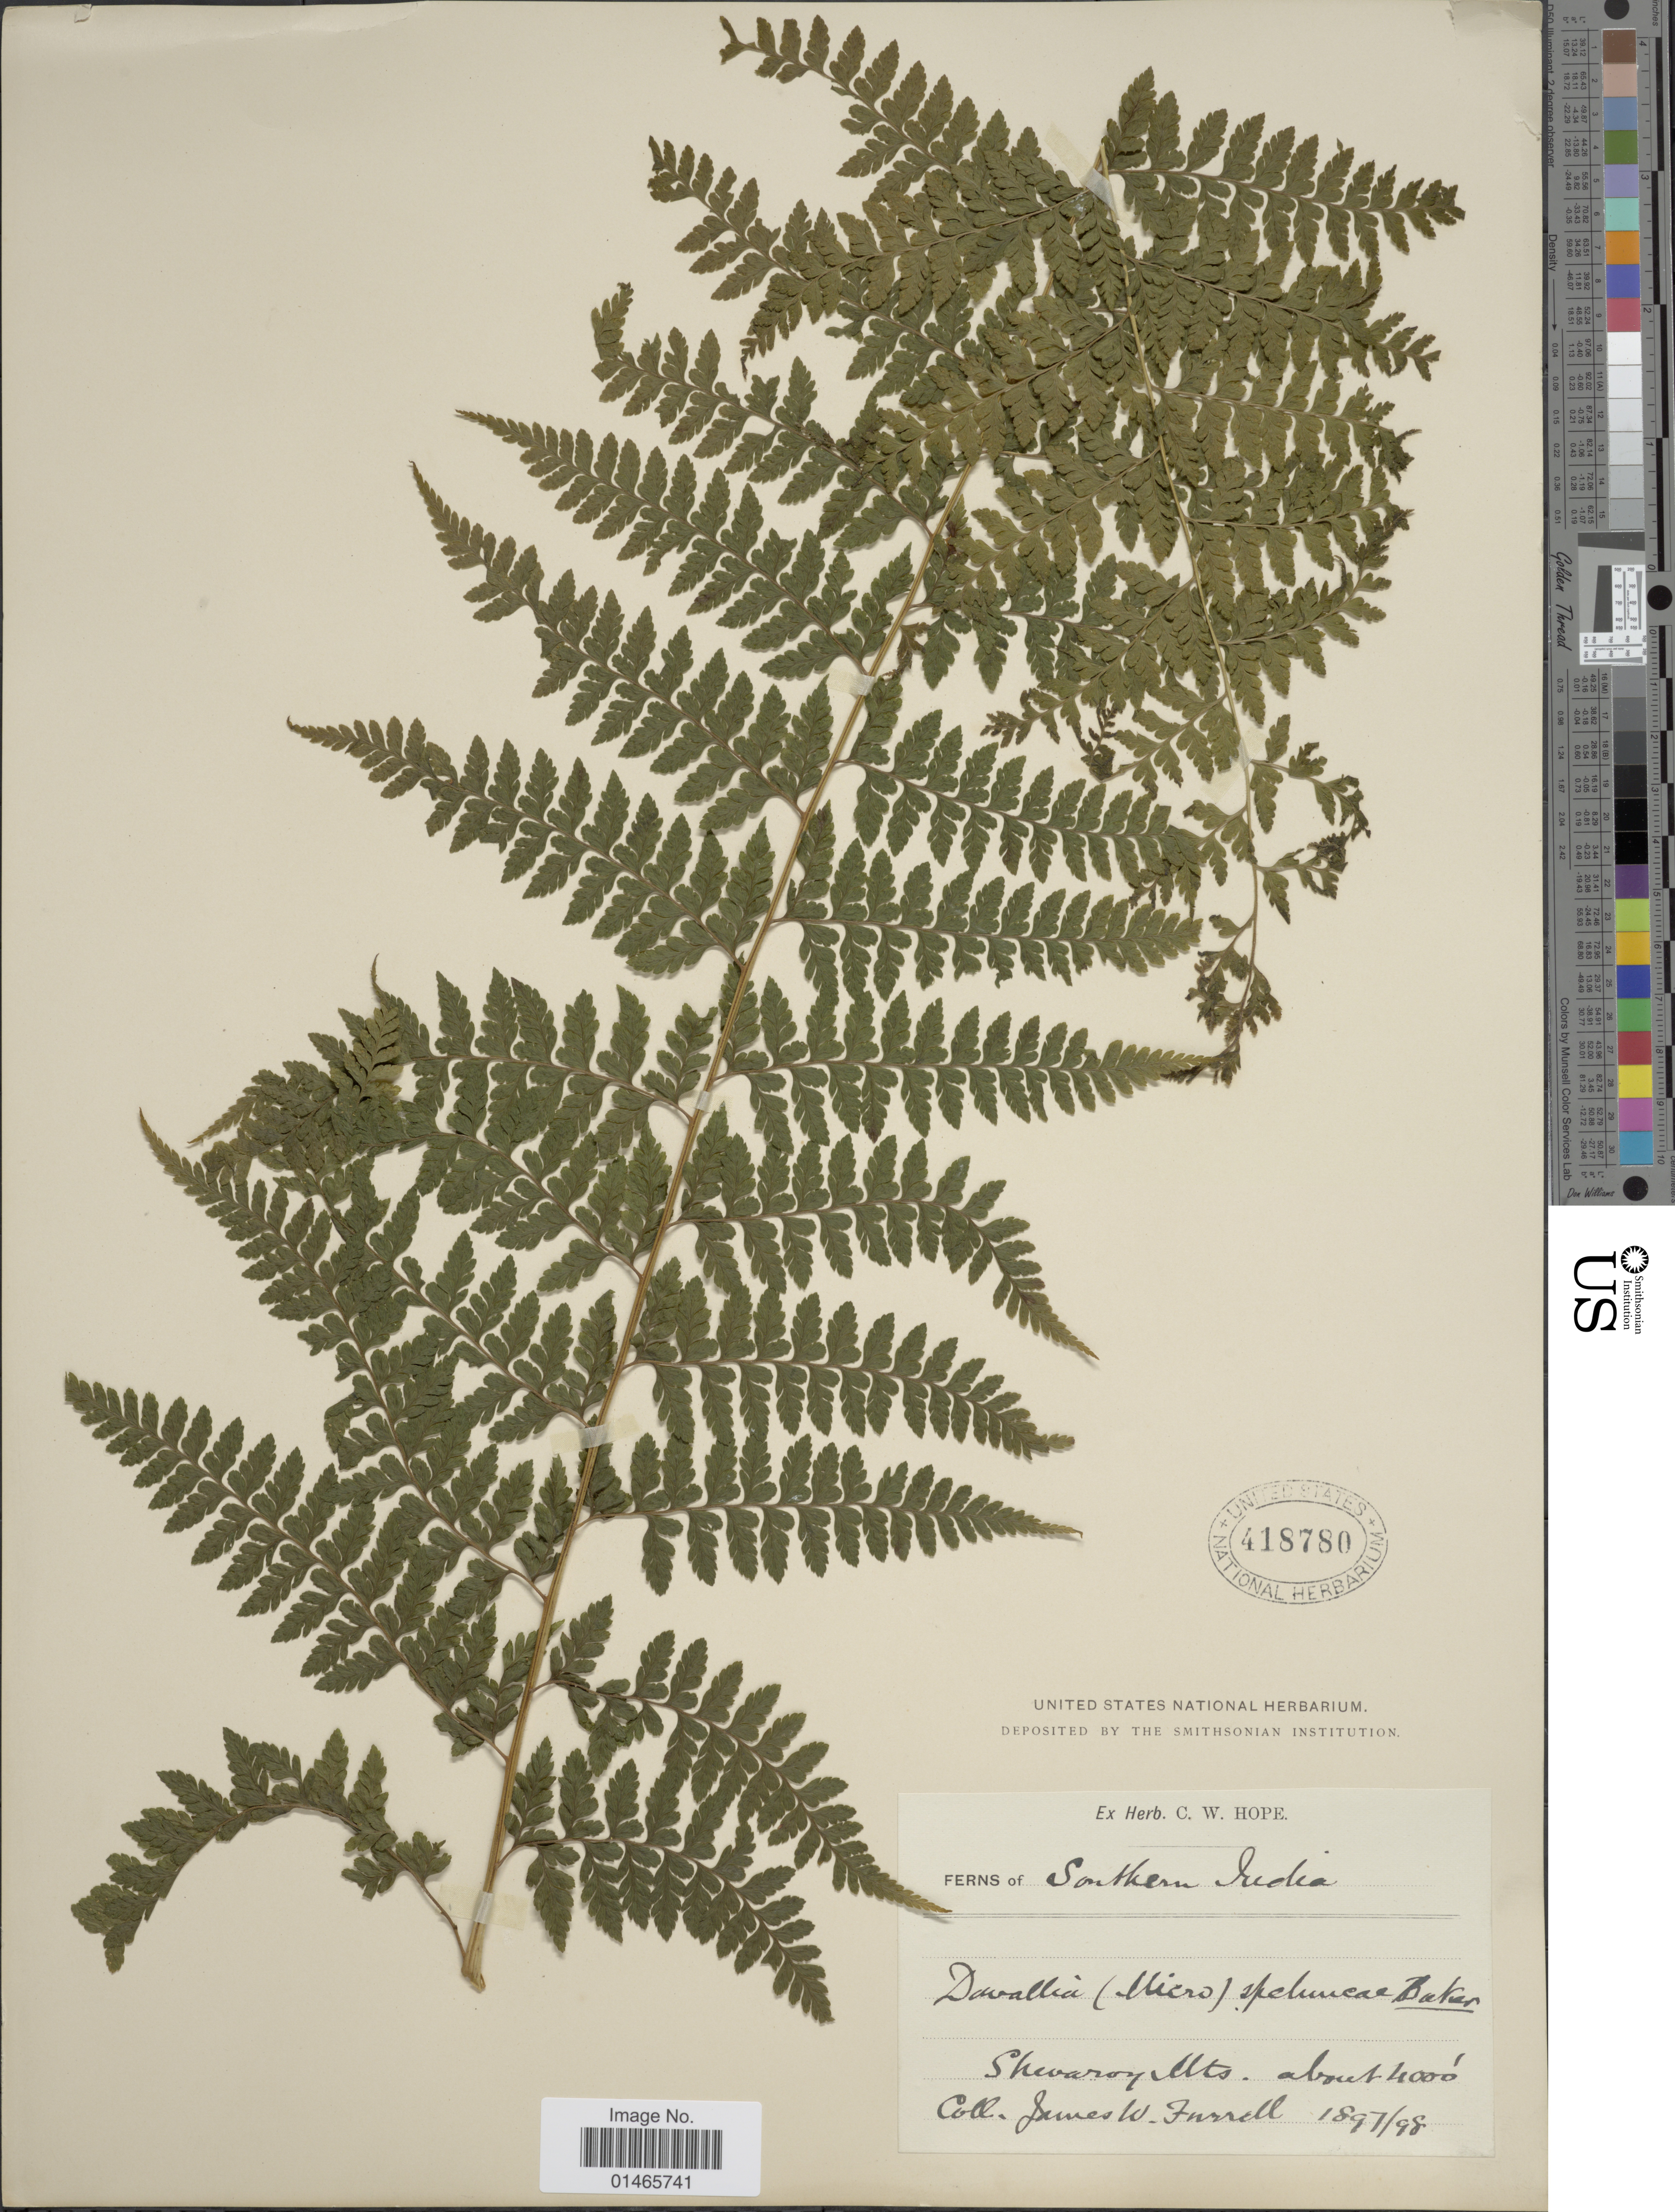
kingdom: Plantae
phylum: Tracheophyta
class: Polypodiopsida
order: Polypodiales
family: Dennstaedtiaceae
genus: Microlepia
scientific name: Microlepia speluncae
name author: (L.) T. Moore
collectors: J. Furrell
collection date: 1897/1898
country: India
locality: Southern India, Shevaroy Mts.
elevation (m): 1219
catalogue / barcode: US 418780